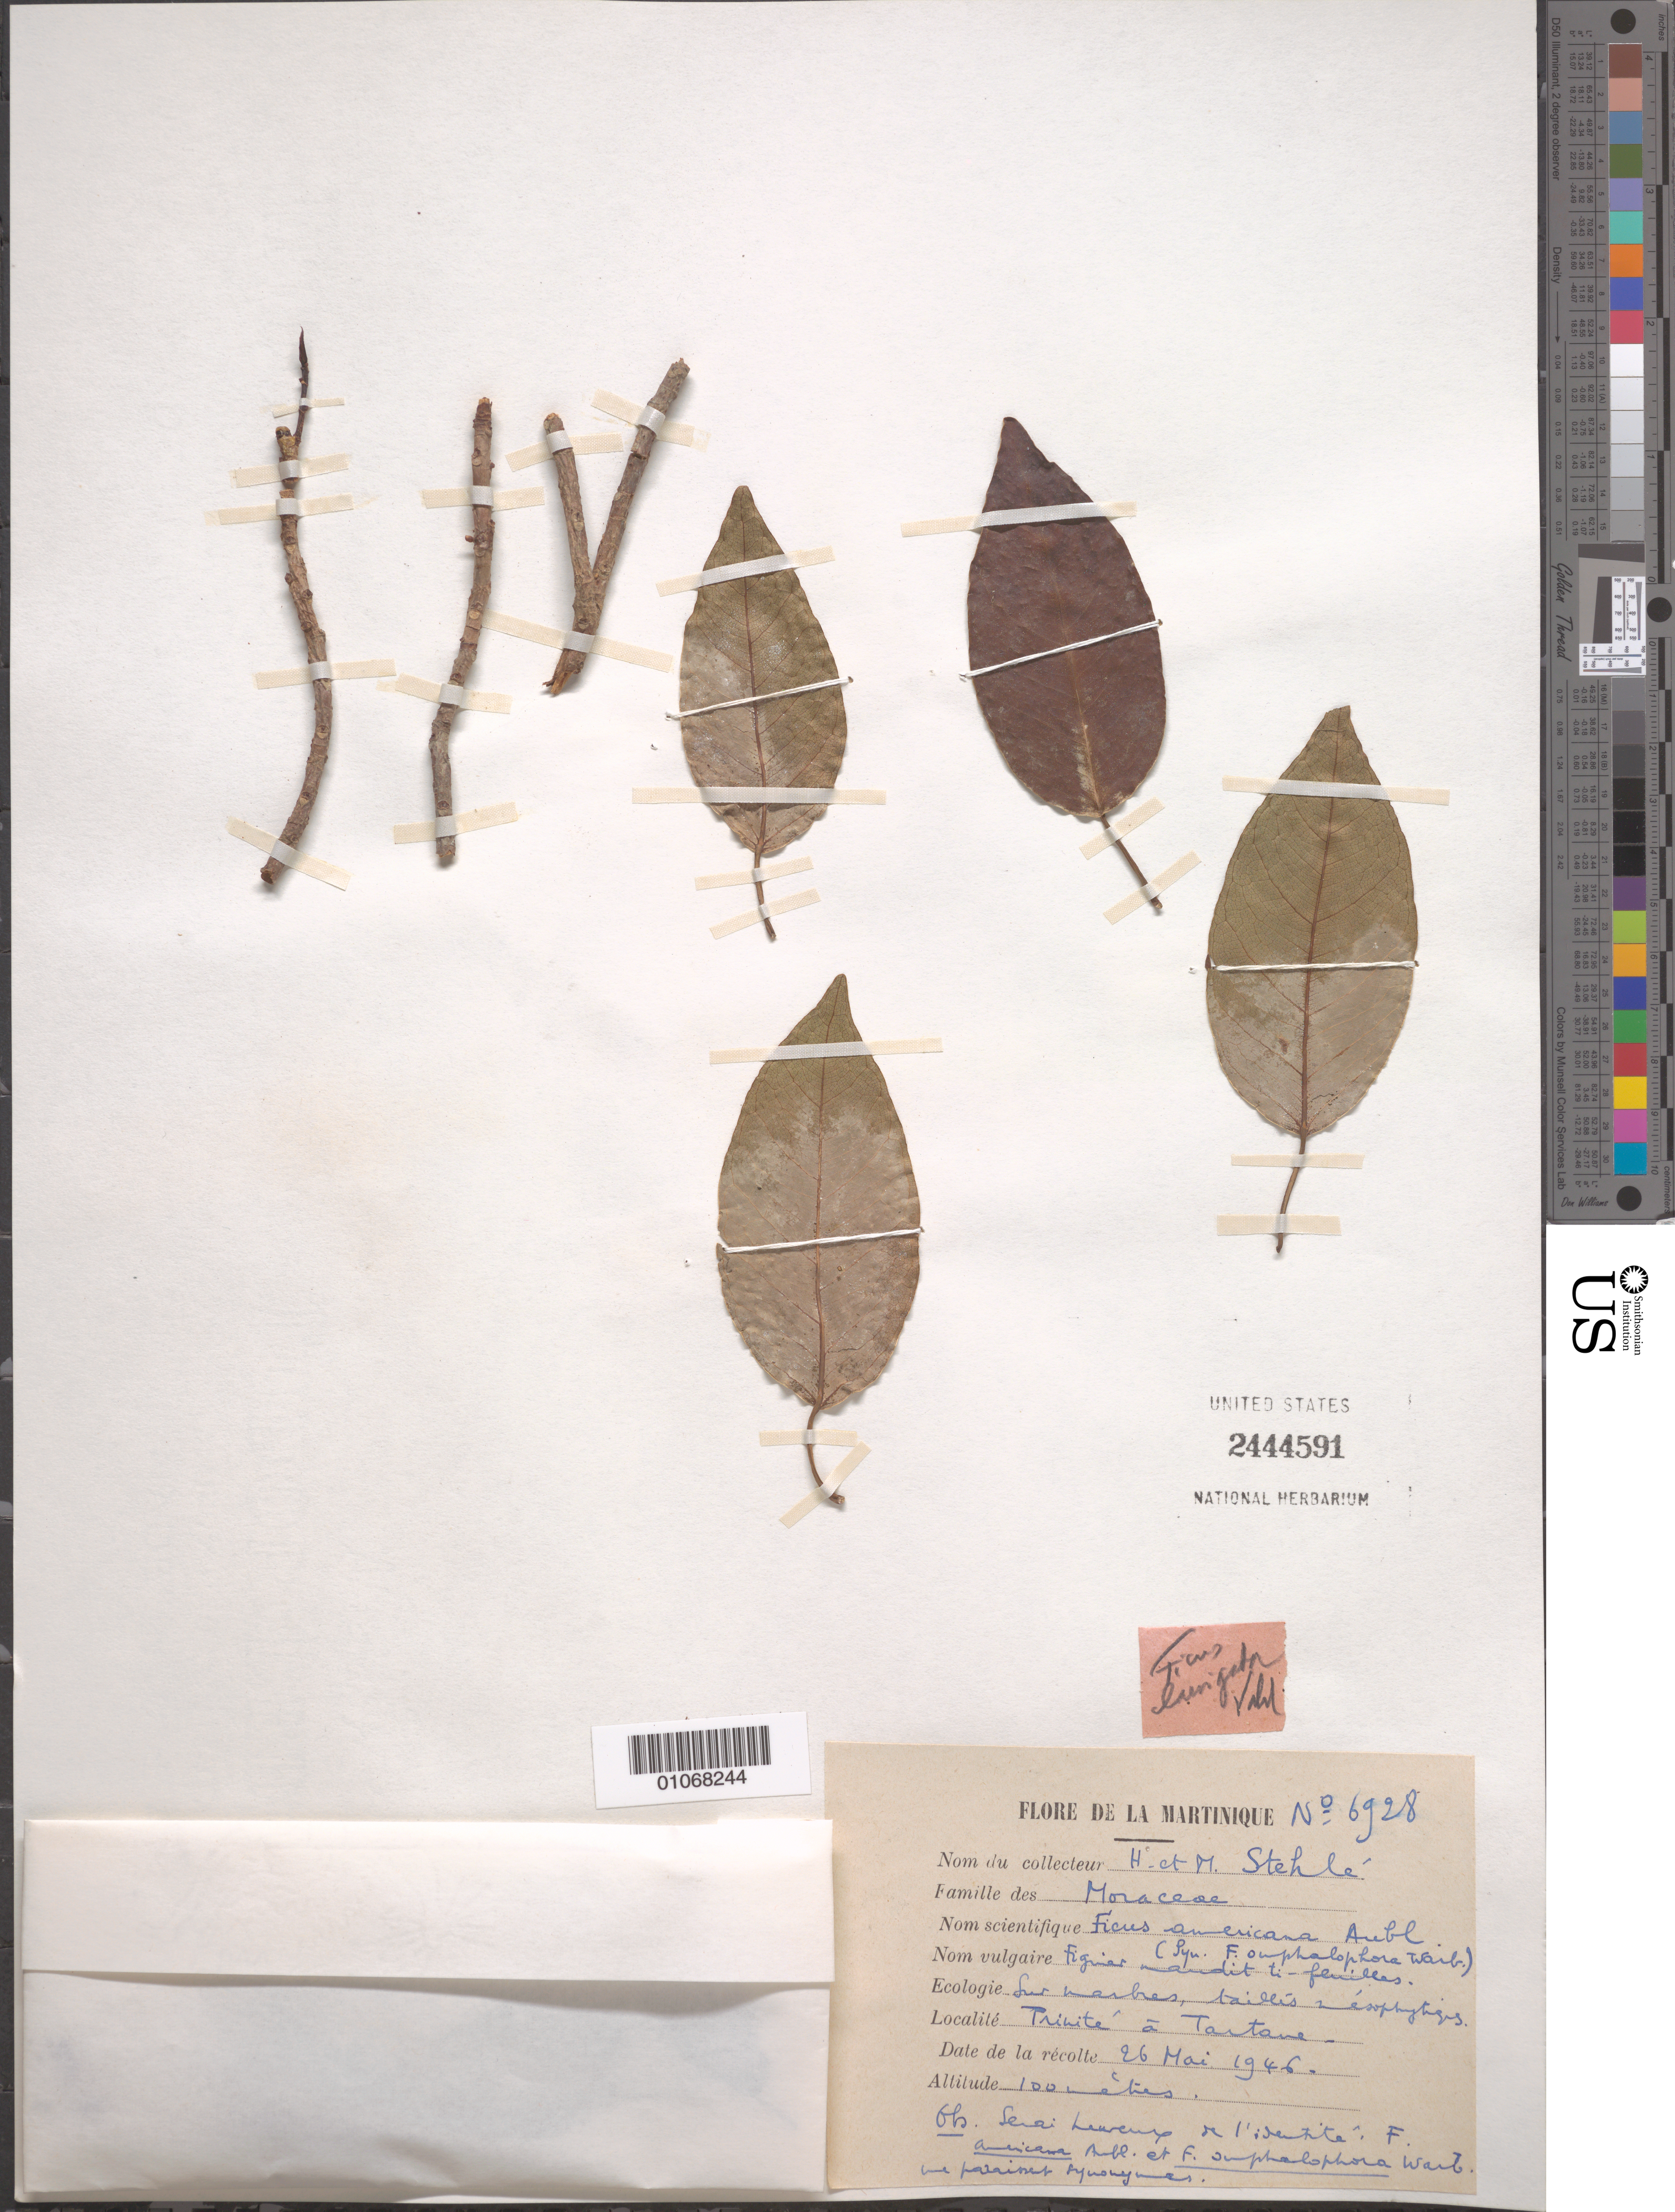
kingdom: Plantae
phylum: Tracheophyta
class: Magnoliopsida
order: Rosales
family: Moraceae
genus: Ficus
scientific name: Ficus citrifolia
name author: Mill.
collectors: H. Stehlé & M. Stehlé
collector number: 6928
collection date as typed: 26 May 1946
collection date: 1946-05-26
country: Martinique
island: Martinique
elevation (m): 100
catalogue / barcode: US 2444591